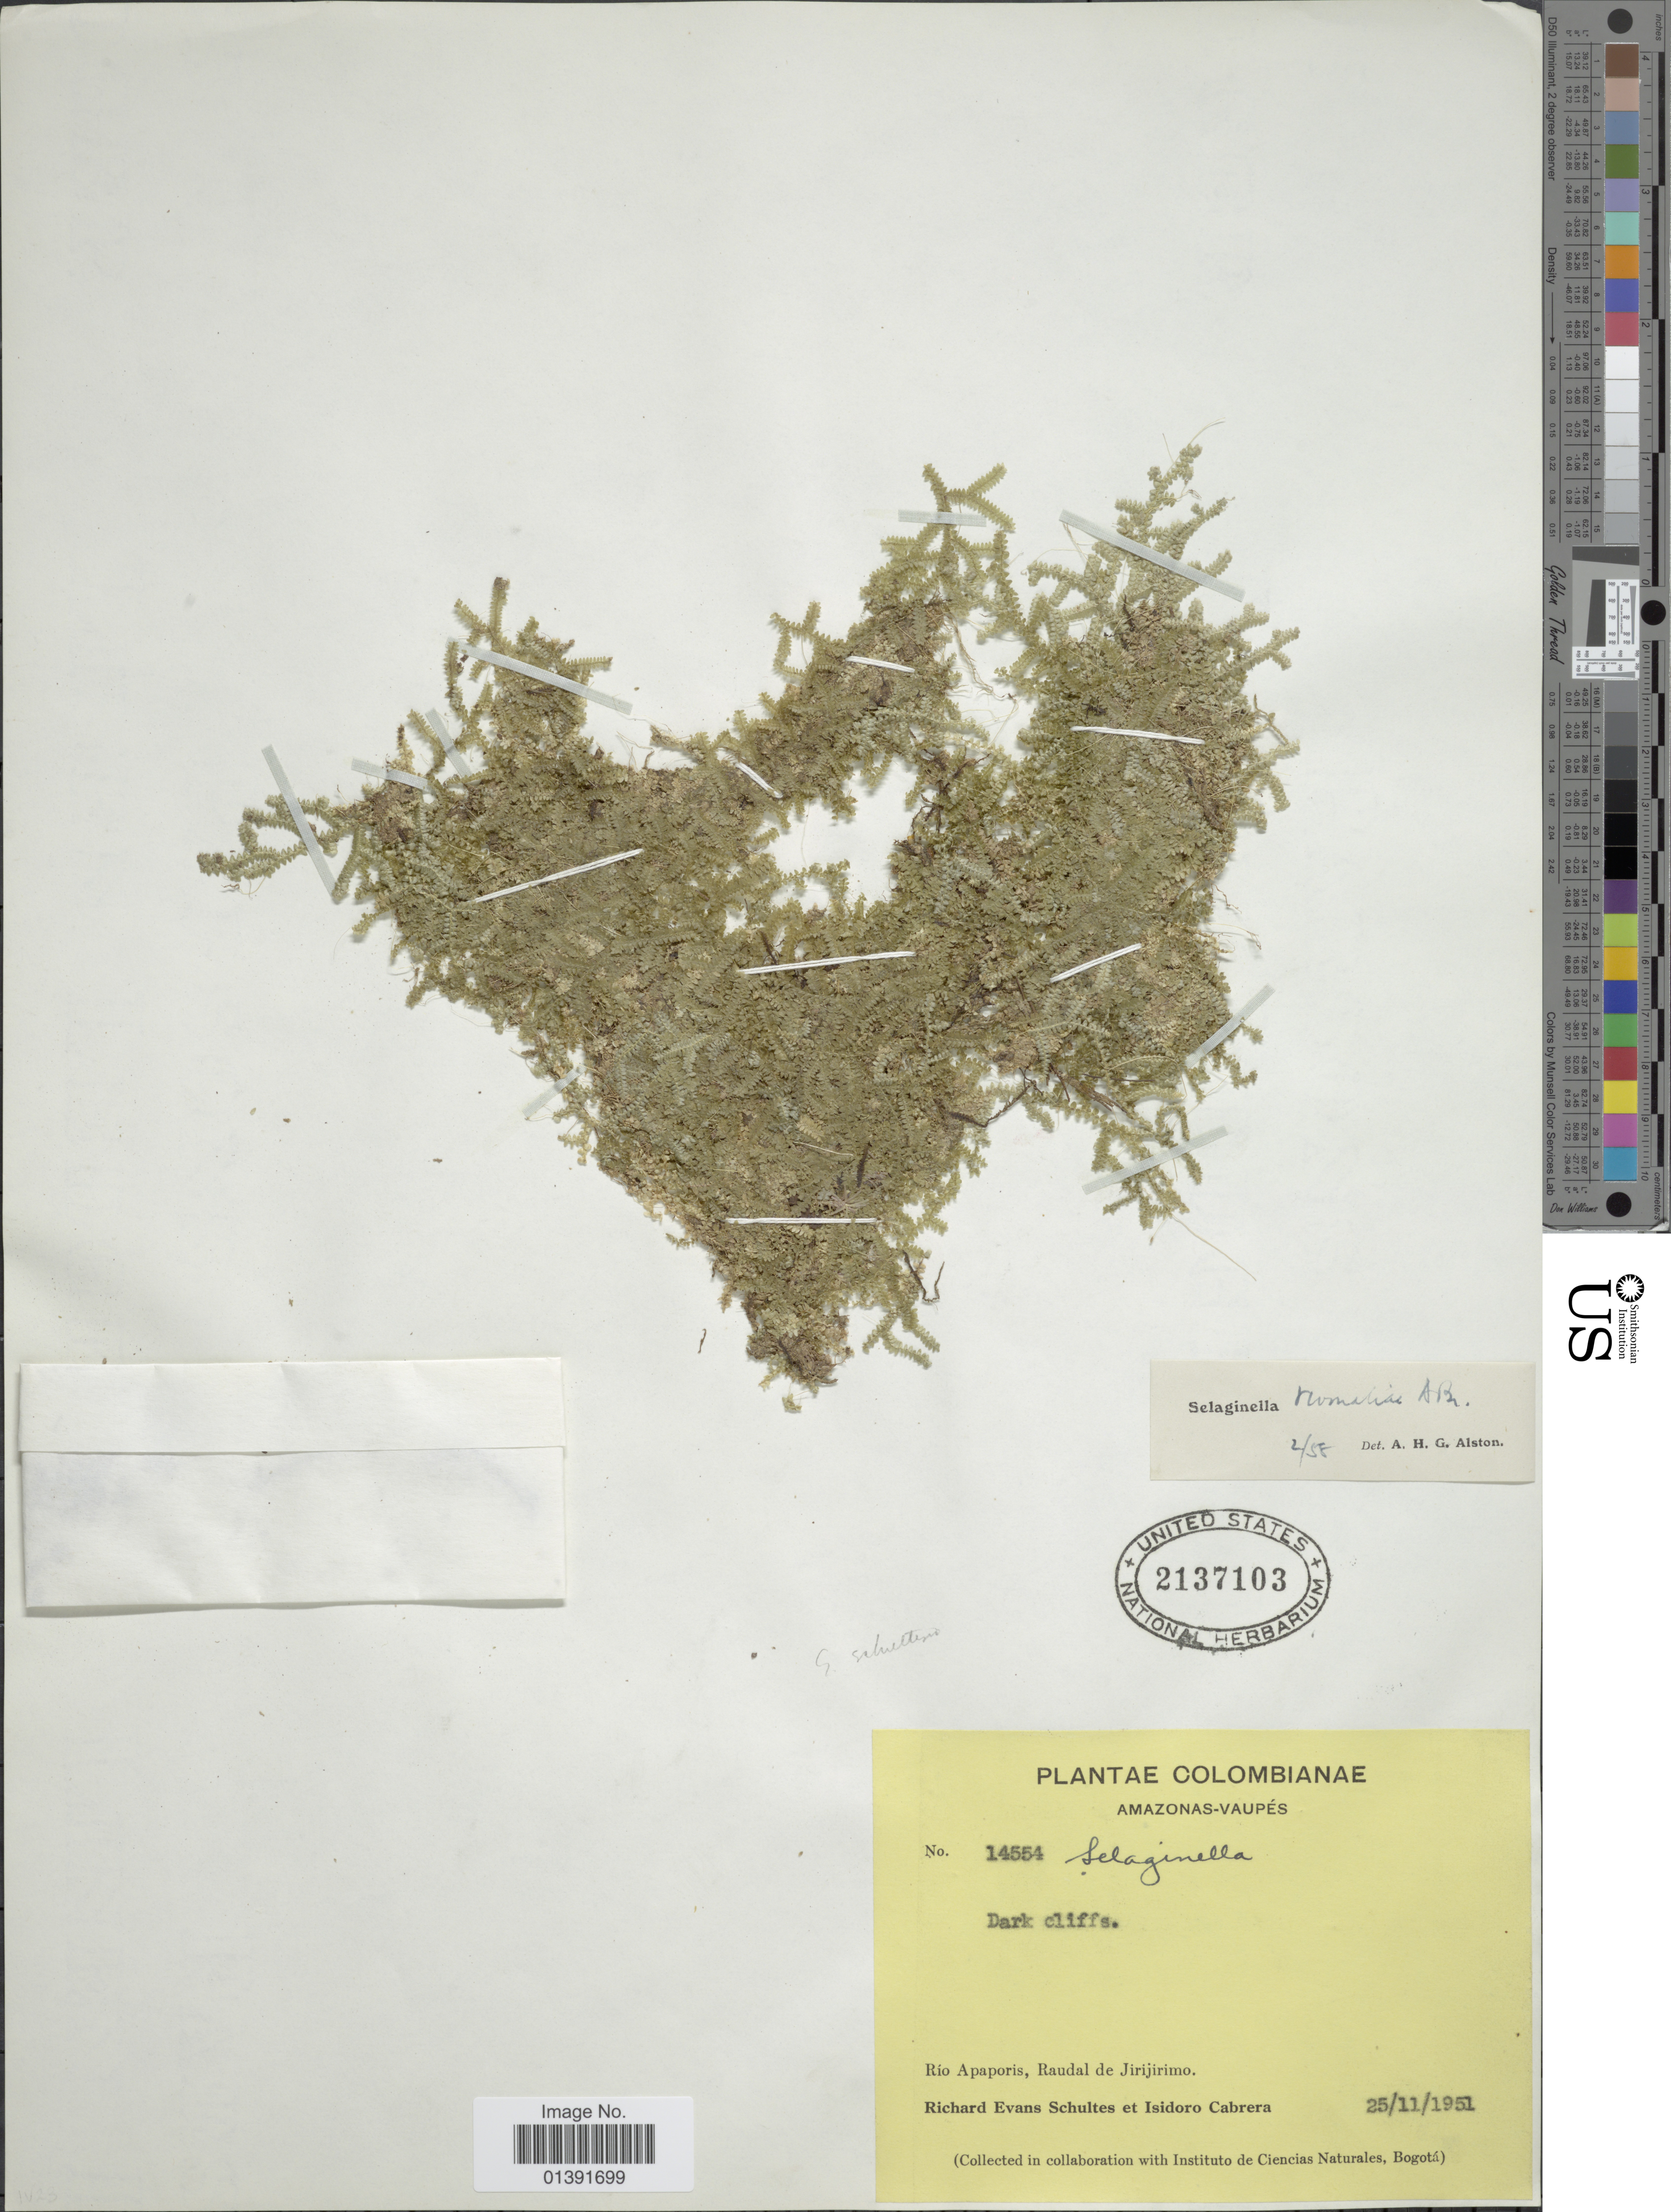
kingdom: Plantae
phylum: Tracheophyta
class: Lycopodiopsida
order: Selaginellales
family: Selaginellaceae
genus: Selaginella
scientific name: Selaginella schultesii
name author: Alston ex Crabbe & Jermy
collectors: R. E. Schultes & I. Cabrera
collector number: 14554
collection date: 1951-11-25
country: Colombia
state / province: Vaupés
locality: Amazonas, Rio Apaporis: Raudal de Jirijirimo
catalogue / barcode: US 2137103